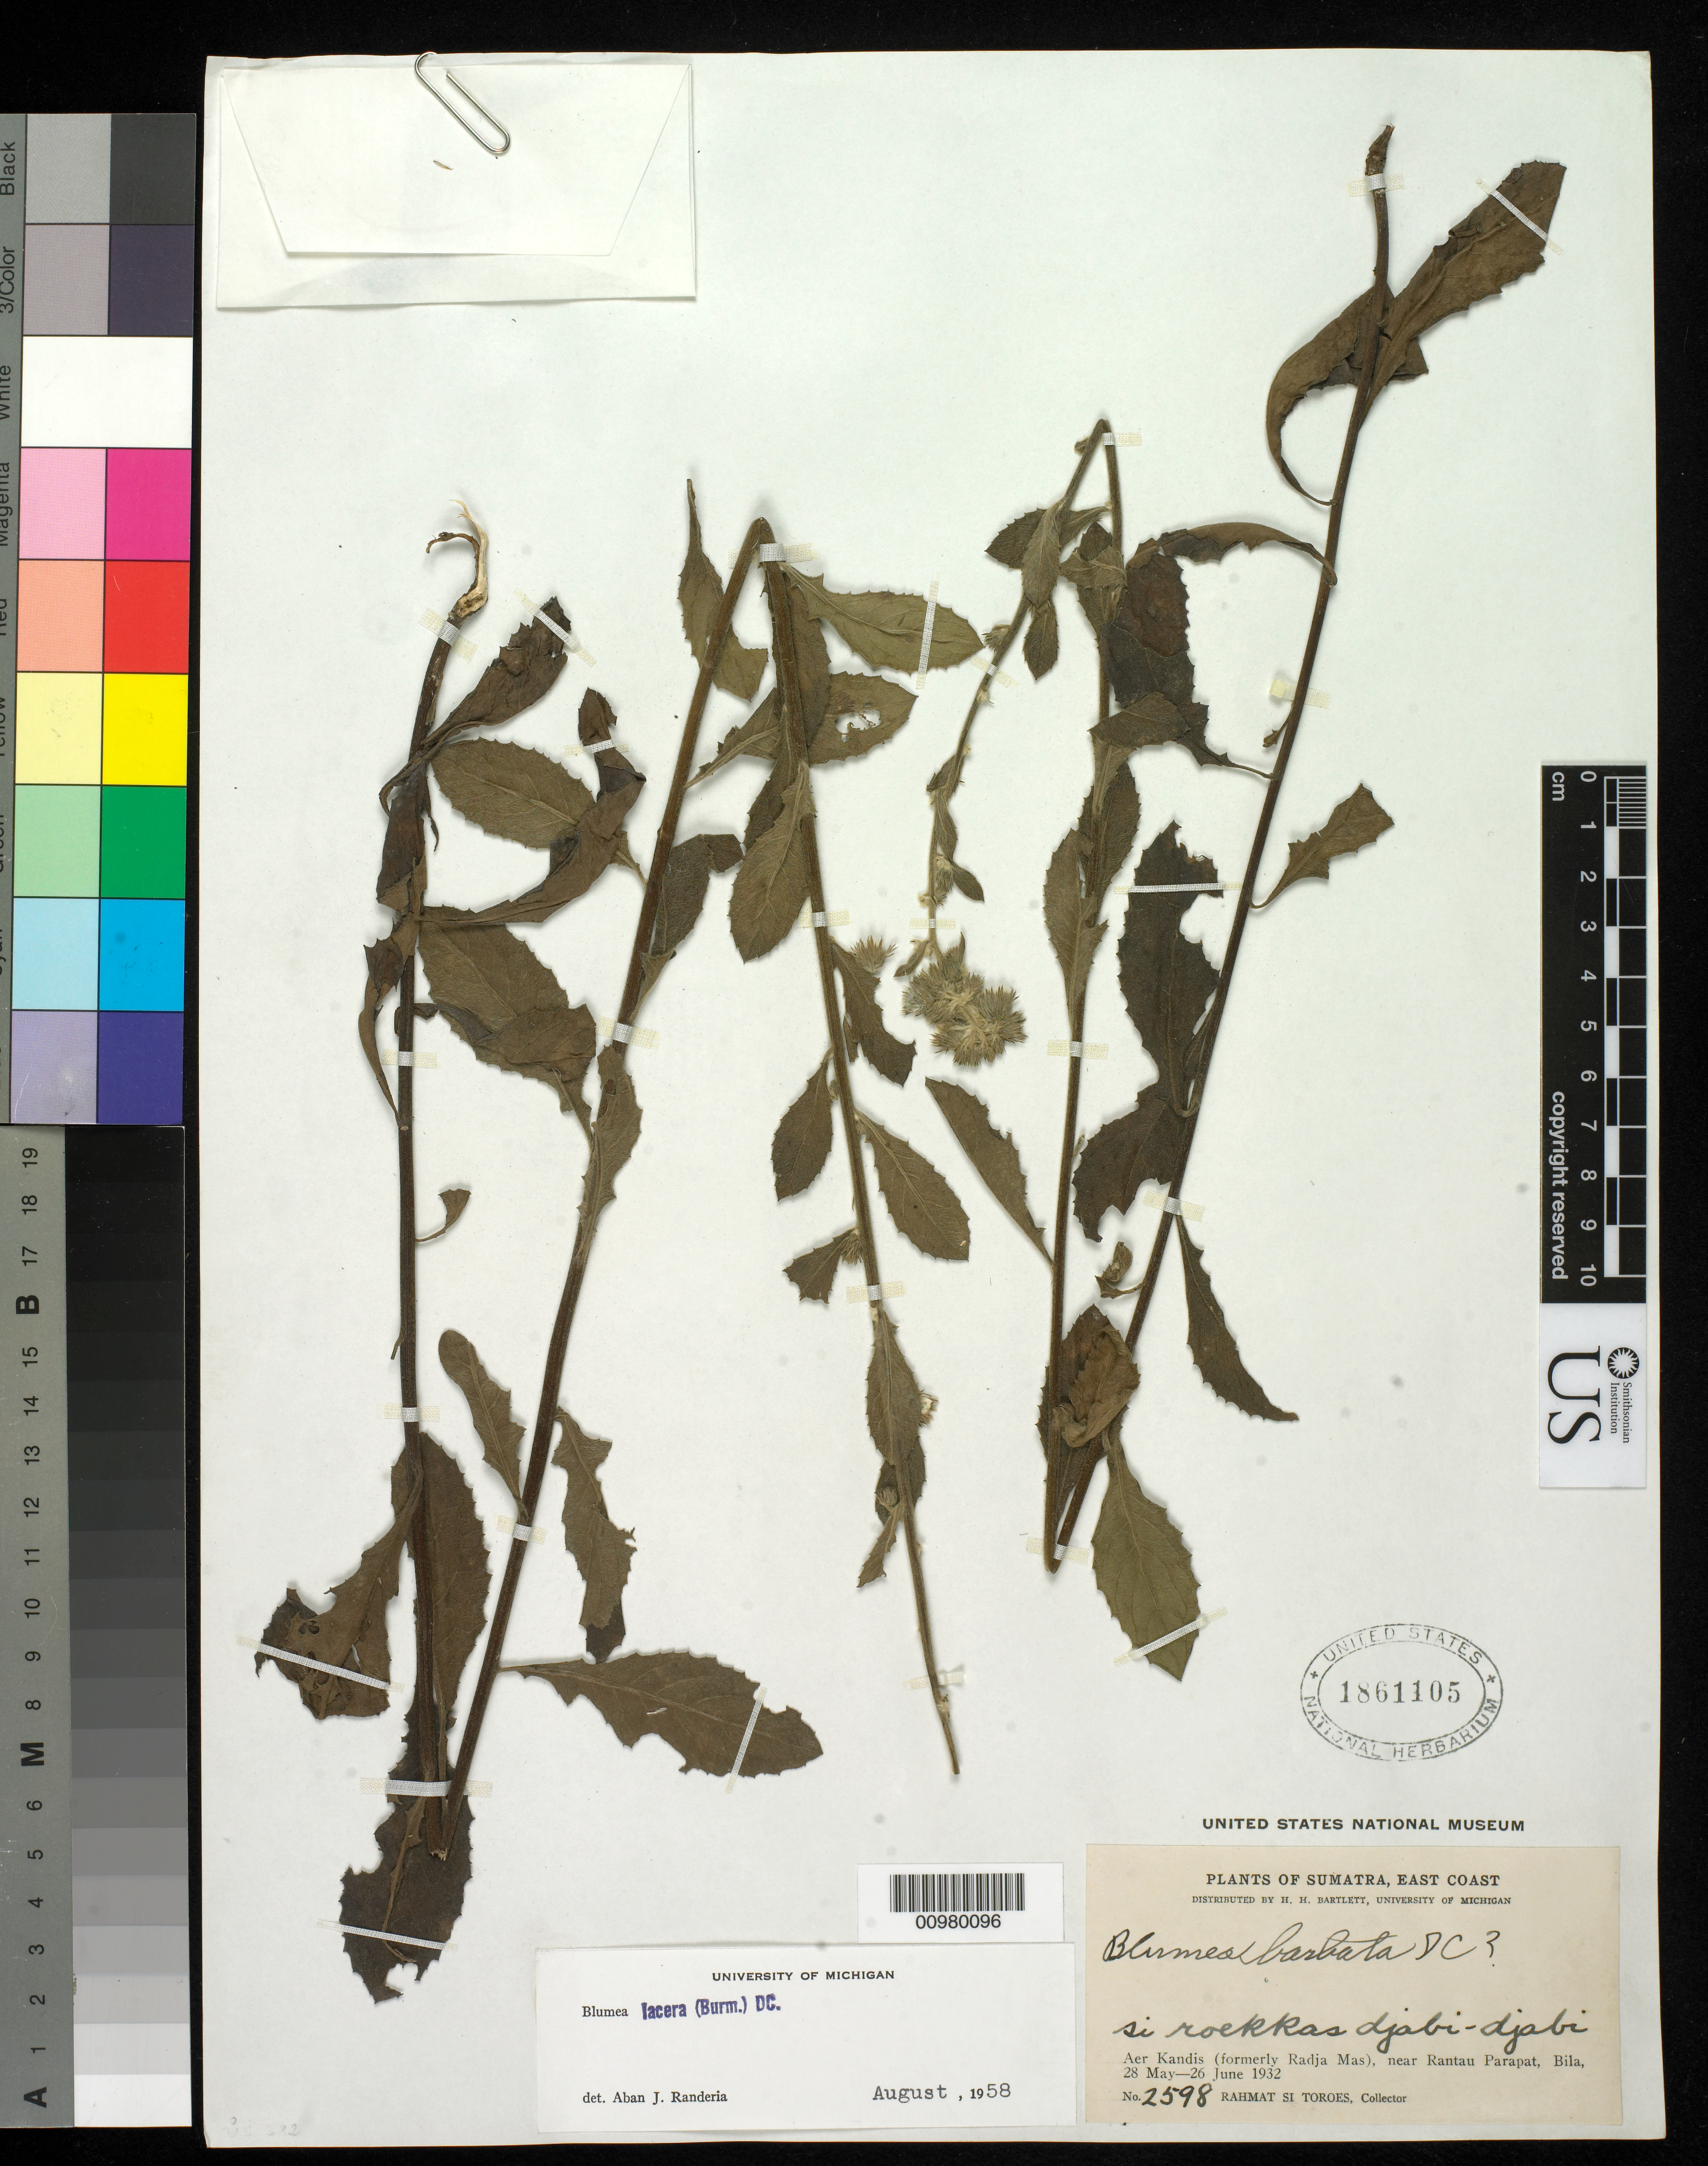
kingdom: Plantae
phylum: Tracheophyta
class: Magnoliopsida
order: Asterales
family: Asteraceae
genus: Blumea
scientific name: Blumea lacera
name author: (Roxb.) DC.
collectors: Rahmat Si Boeea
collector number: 2598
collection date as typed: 28 May 1932 to 26 Jun 1932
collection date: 1932-05-28/1932-06-26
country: Indonesia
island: Sumatra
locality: Aer Kandis (formerly Radja Mas), near Rantau Parapat, Bila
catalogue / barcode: US 1861105